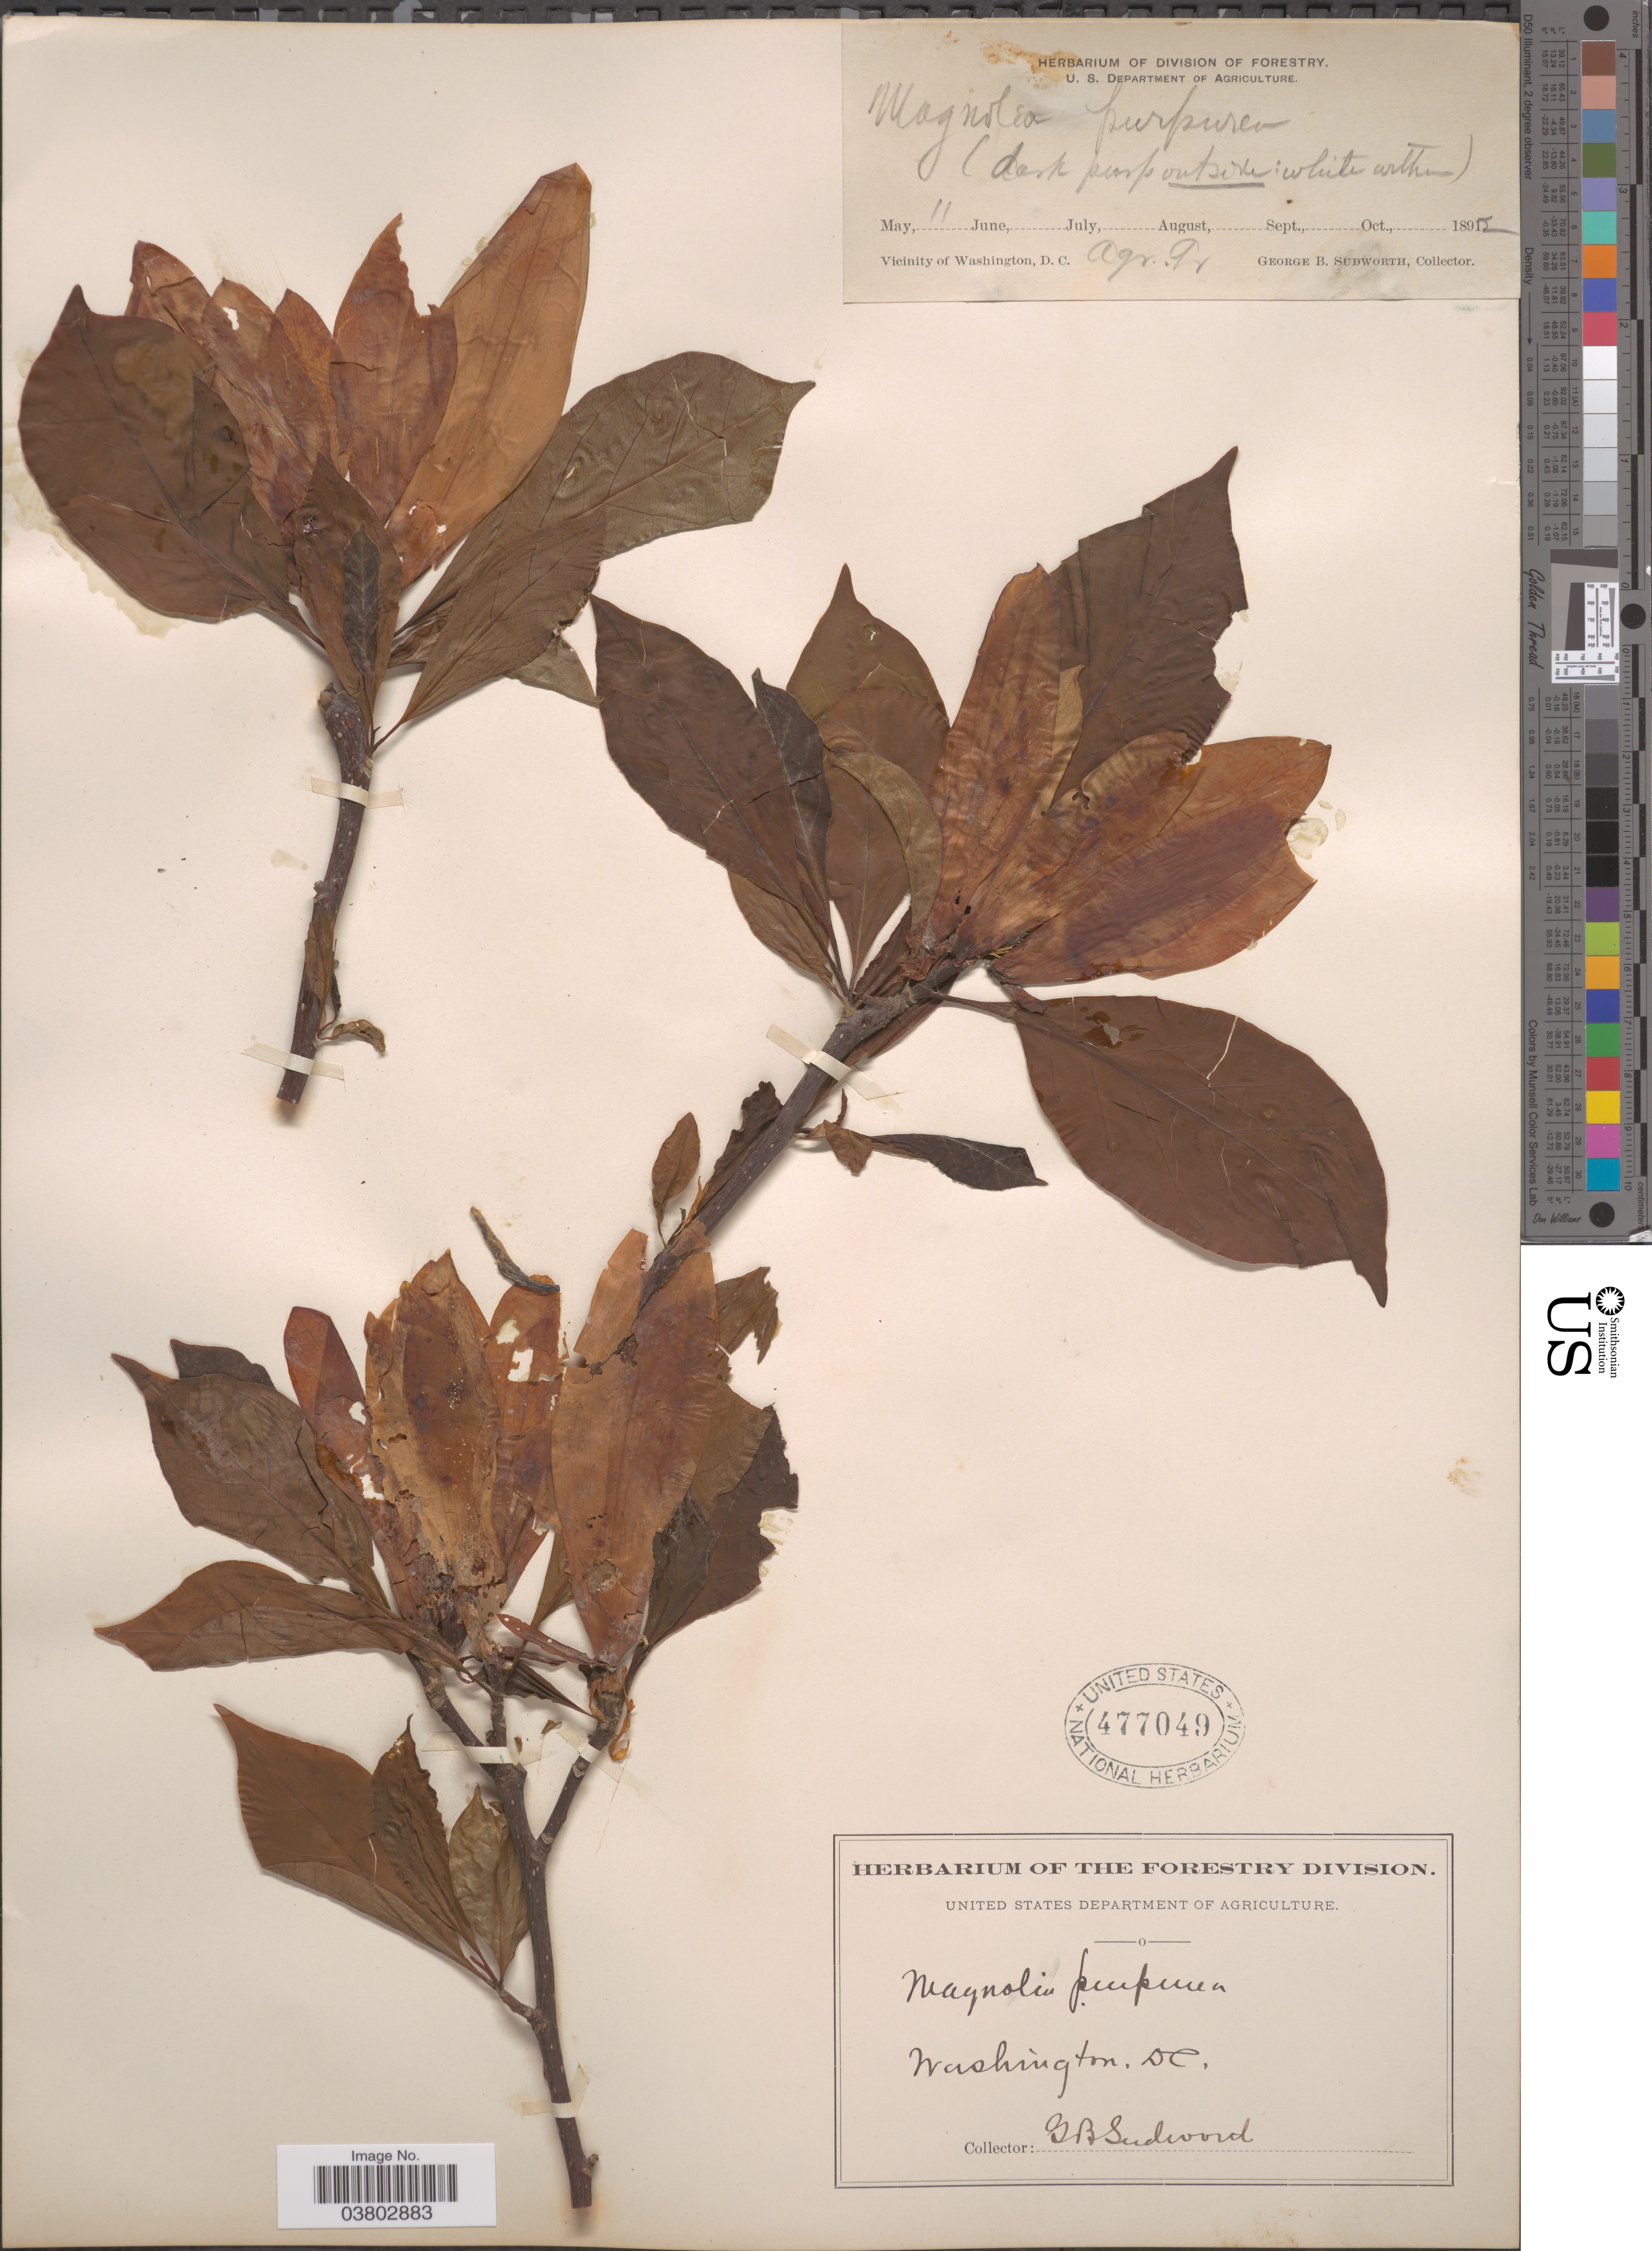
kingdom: Plantae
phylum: Tracheophyta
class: Magnoliopsida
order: Magnoliales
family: Magnoliaceae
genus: Magnolia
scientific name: Magnolia purpurea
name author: Curtis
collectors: G. B. Sudworth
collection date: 1892-05-11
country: United States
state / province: District of Columbia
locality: Washington. Vicinity of Washington.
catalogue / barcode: US 477049